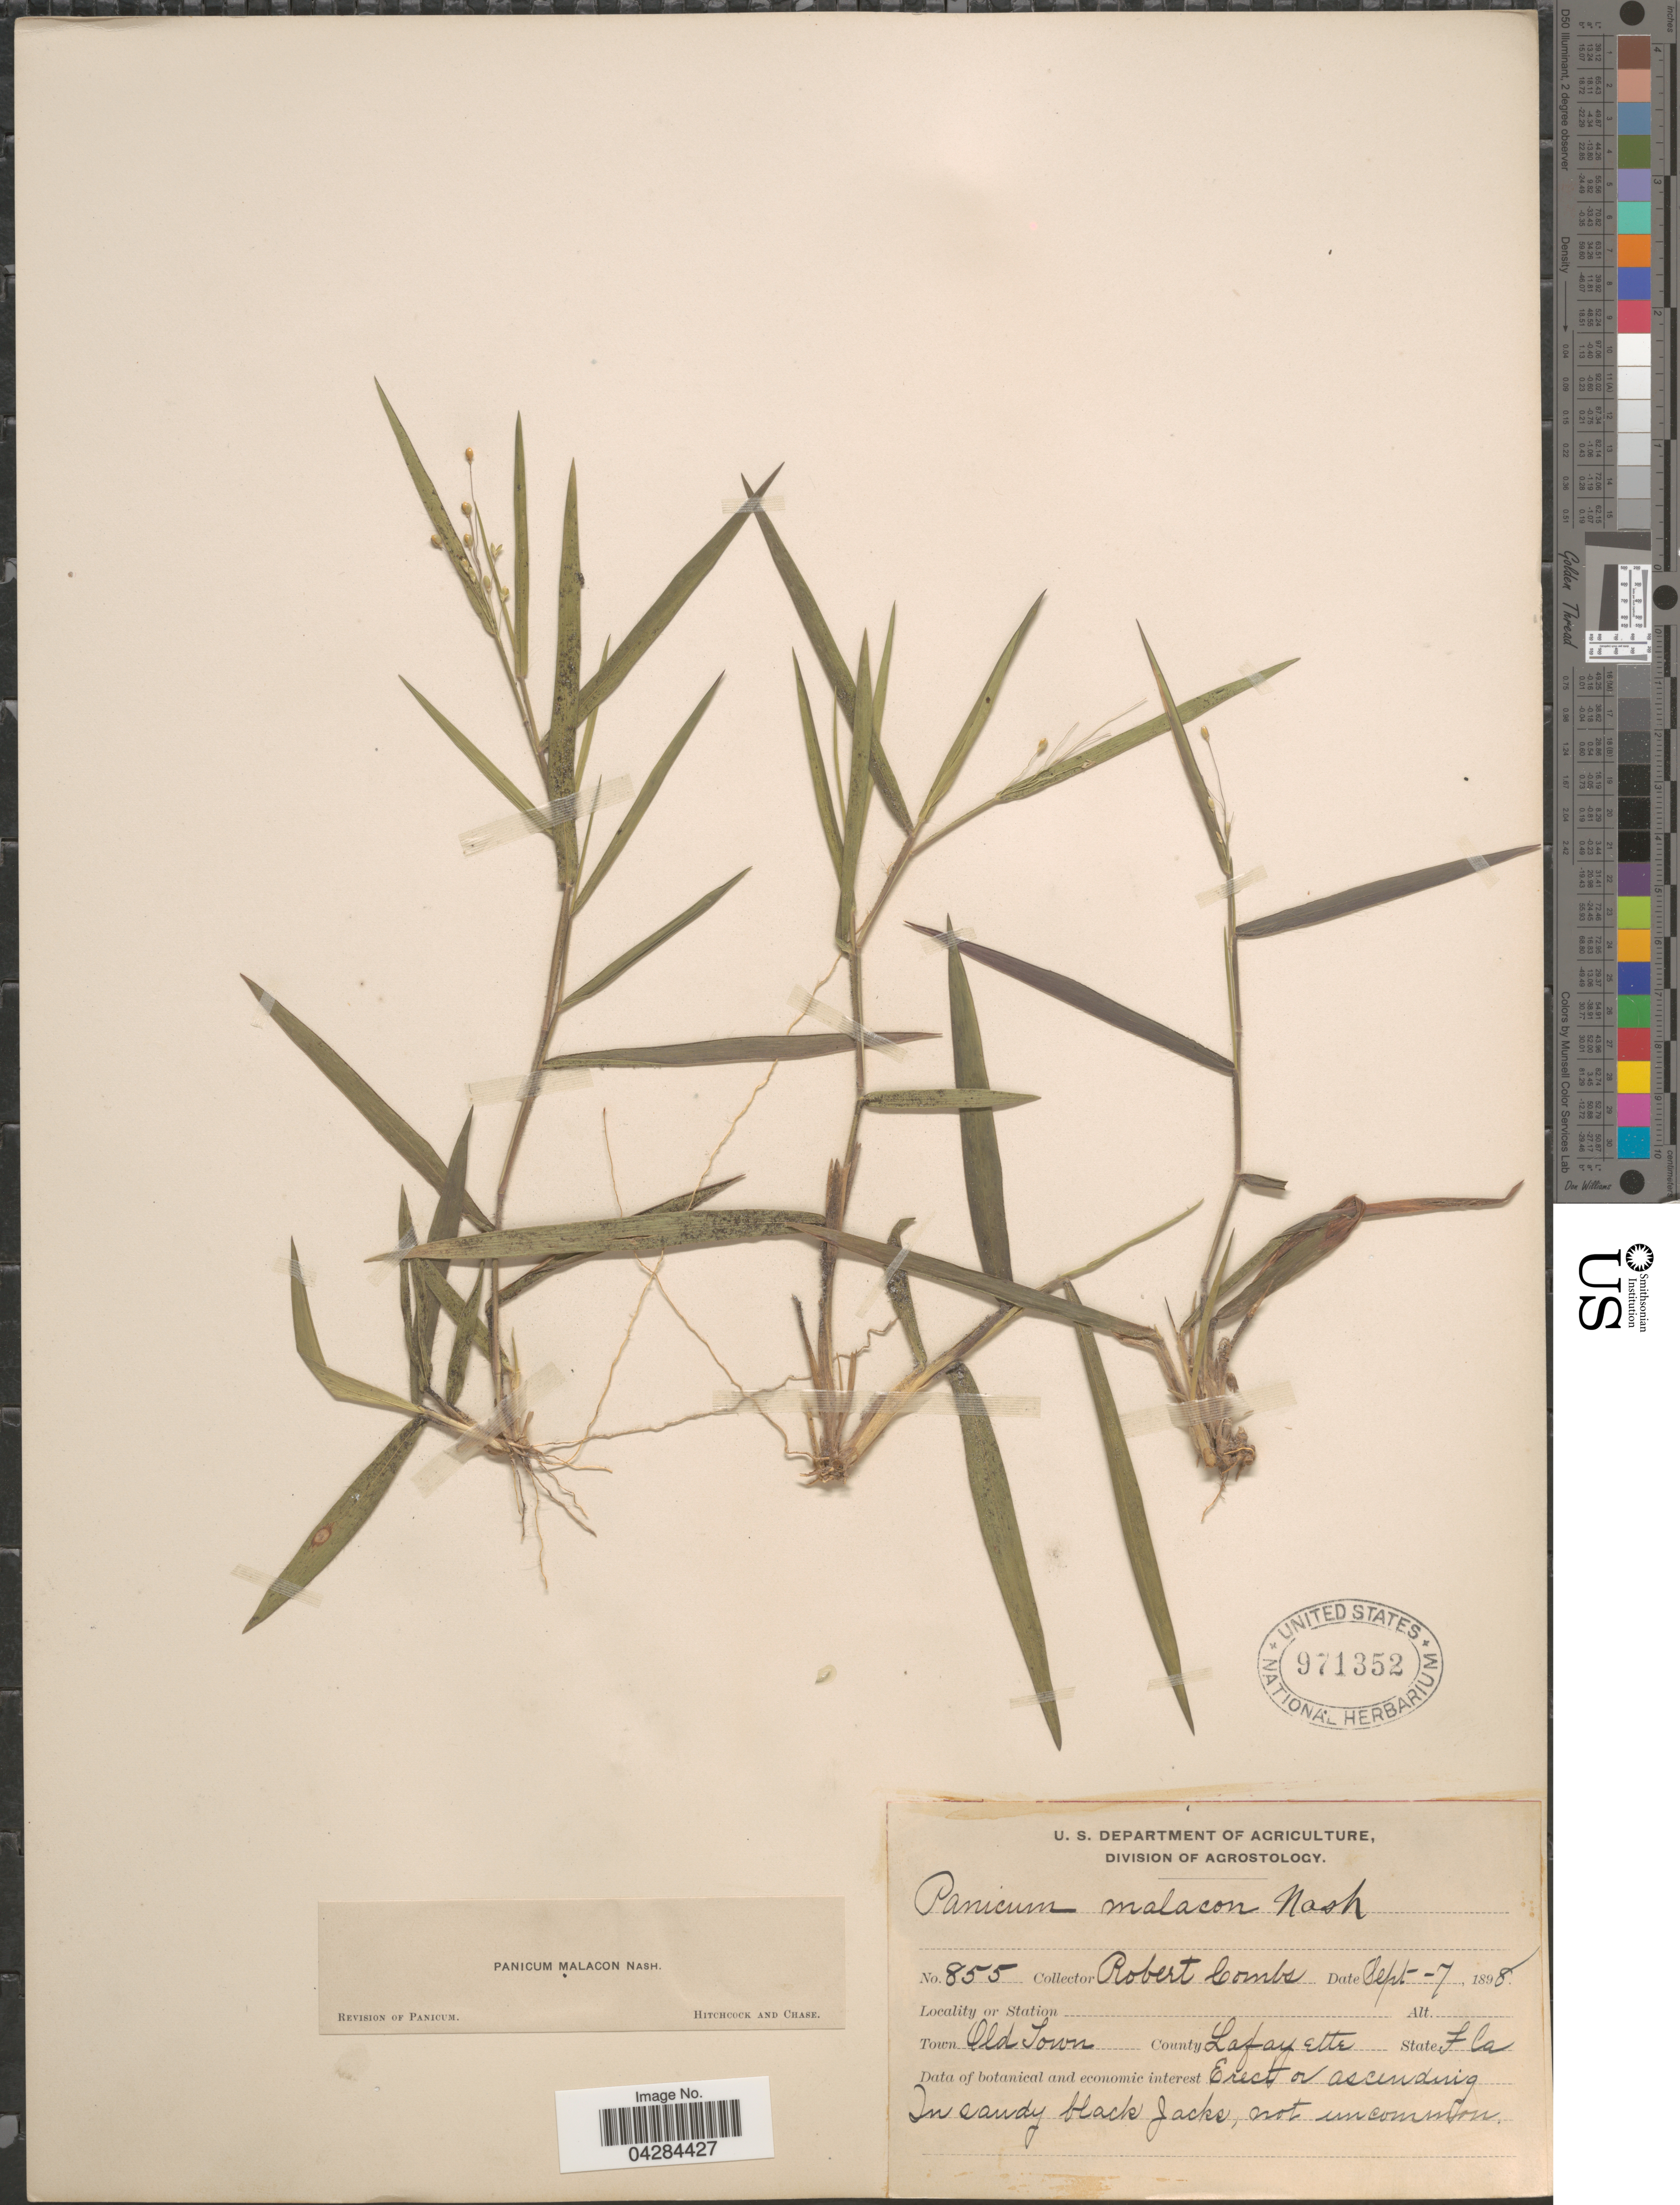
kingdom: Plantae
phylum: Tracheophyta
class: Liliopsida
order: Poales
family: Poaceae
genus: Dichanthelium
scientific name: Dichanthelium ovale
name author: (Elliott) Gould & C.A. Clark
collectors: R. Combs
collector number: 855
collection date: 1898-09-07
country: United States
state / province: Florida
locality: Old Town. County Lafayette. In sandy black Jacks.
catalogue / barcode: US 971352